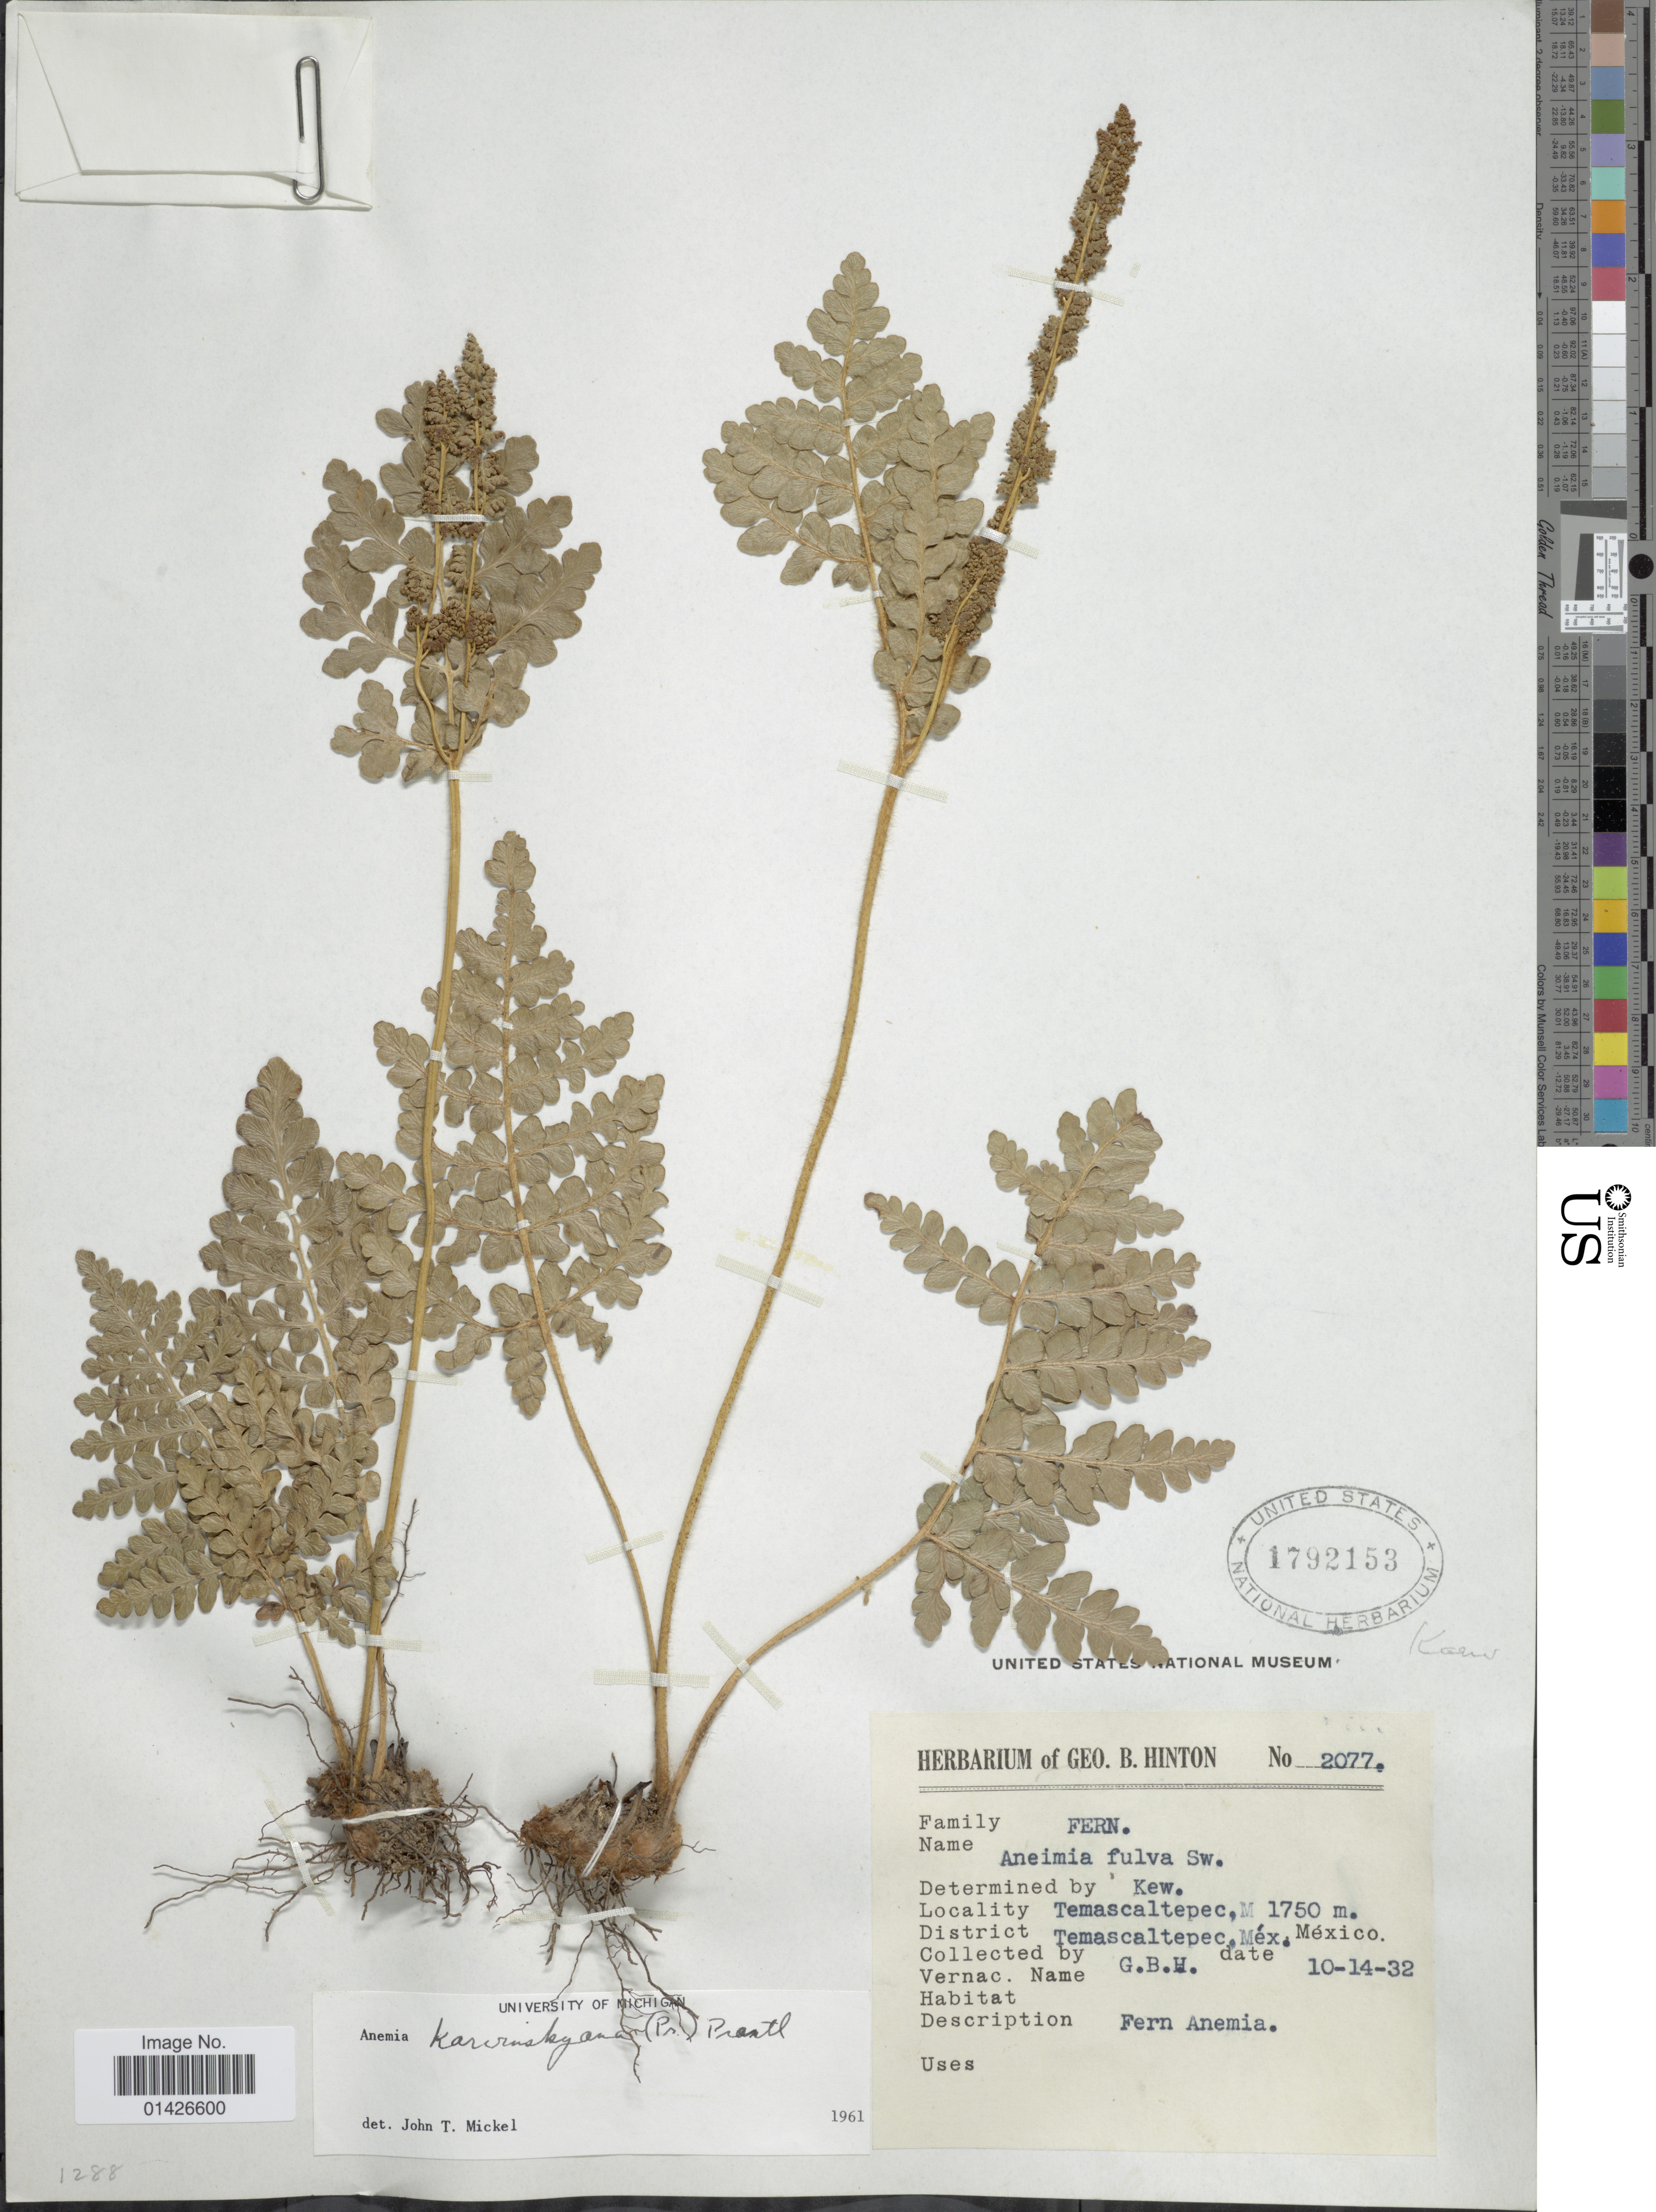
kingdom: Plantae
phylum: Tracheophyta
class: Polypodiopsida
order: Schizaeales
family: Anemiaceae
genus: Anemia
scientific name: Anemia karwinskyana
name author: (C. Presl) Prantl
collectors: G. B. Hinton & et al.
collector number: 2077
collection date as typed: Transcribed d/m/y: 14/11/32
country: Mexico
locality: Temascaltepec, District Temascatlepec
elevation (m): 1750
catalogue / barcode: US 1792153